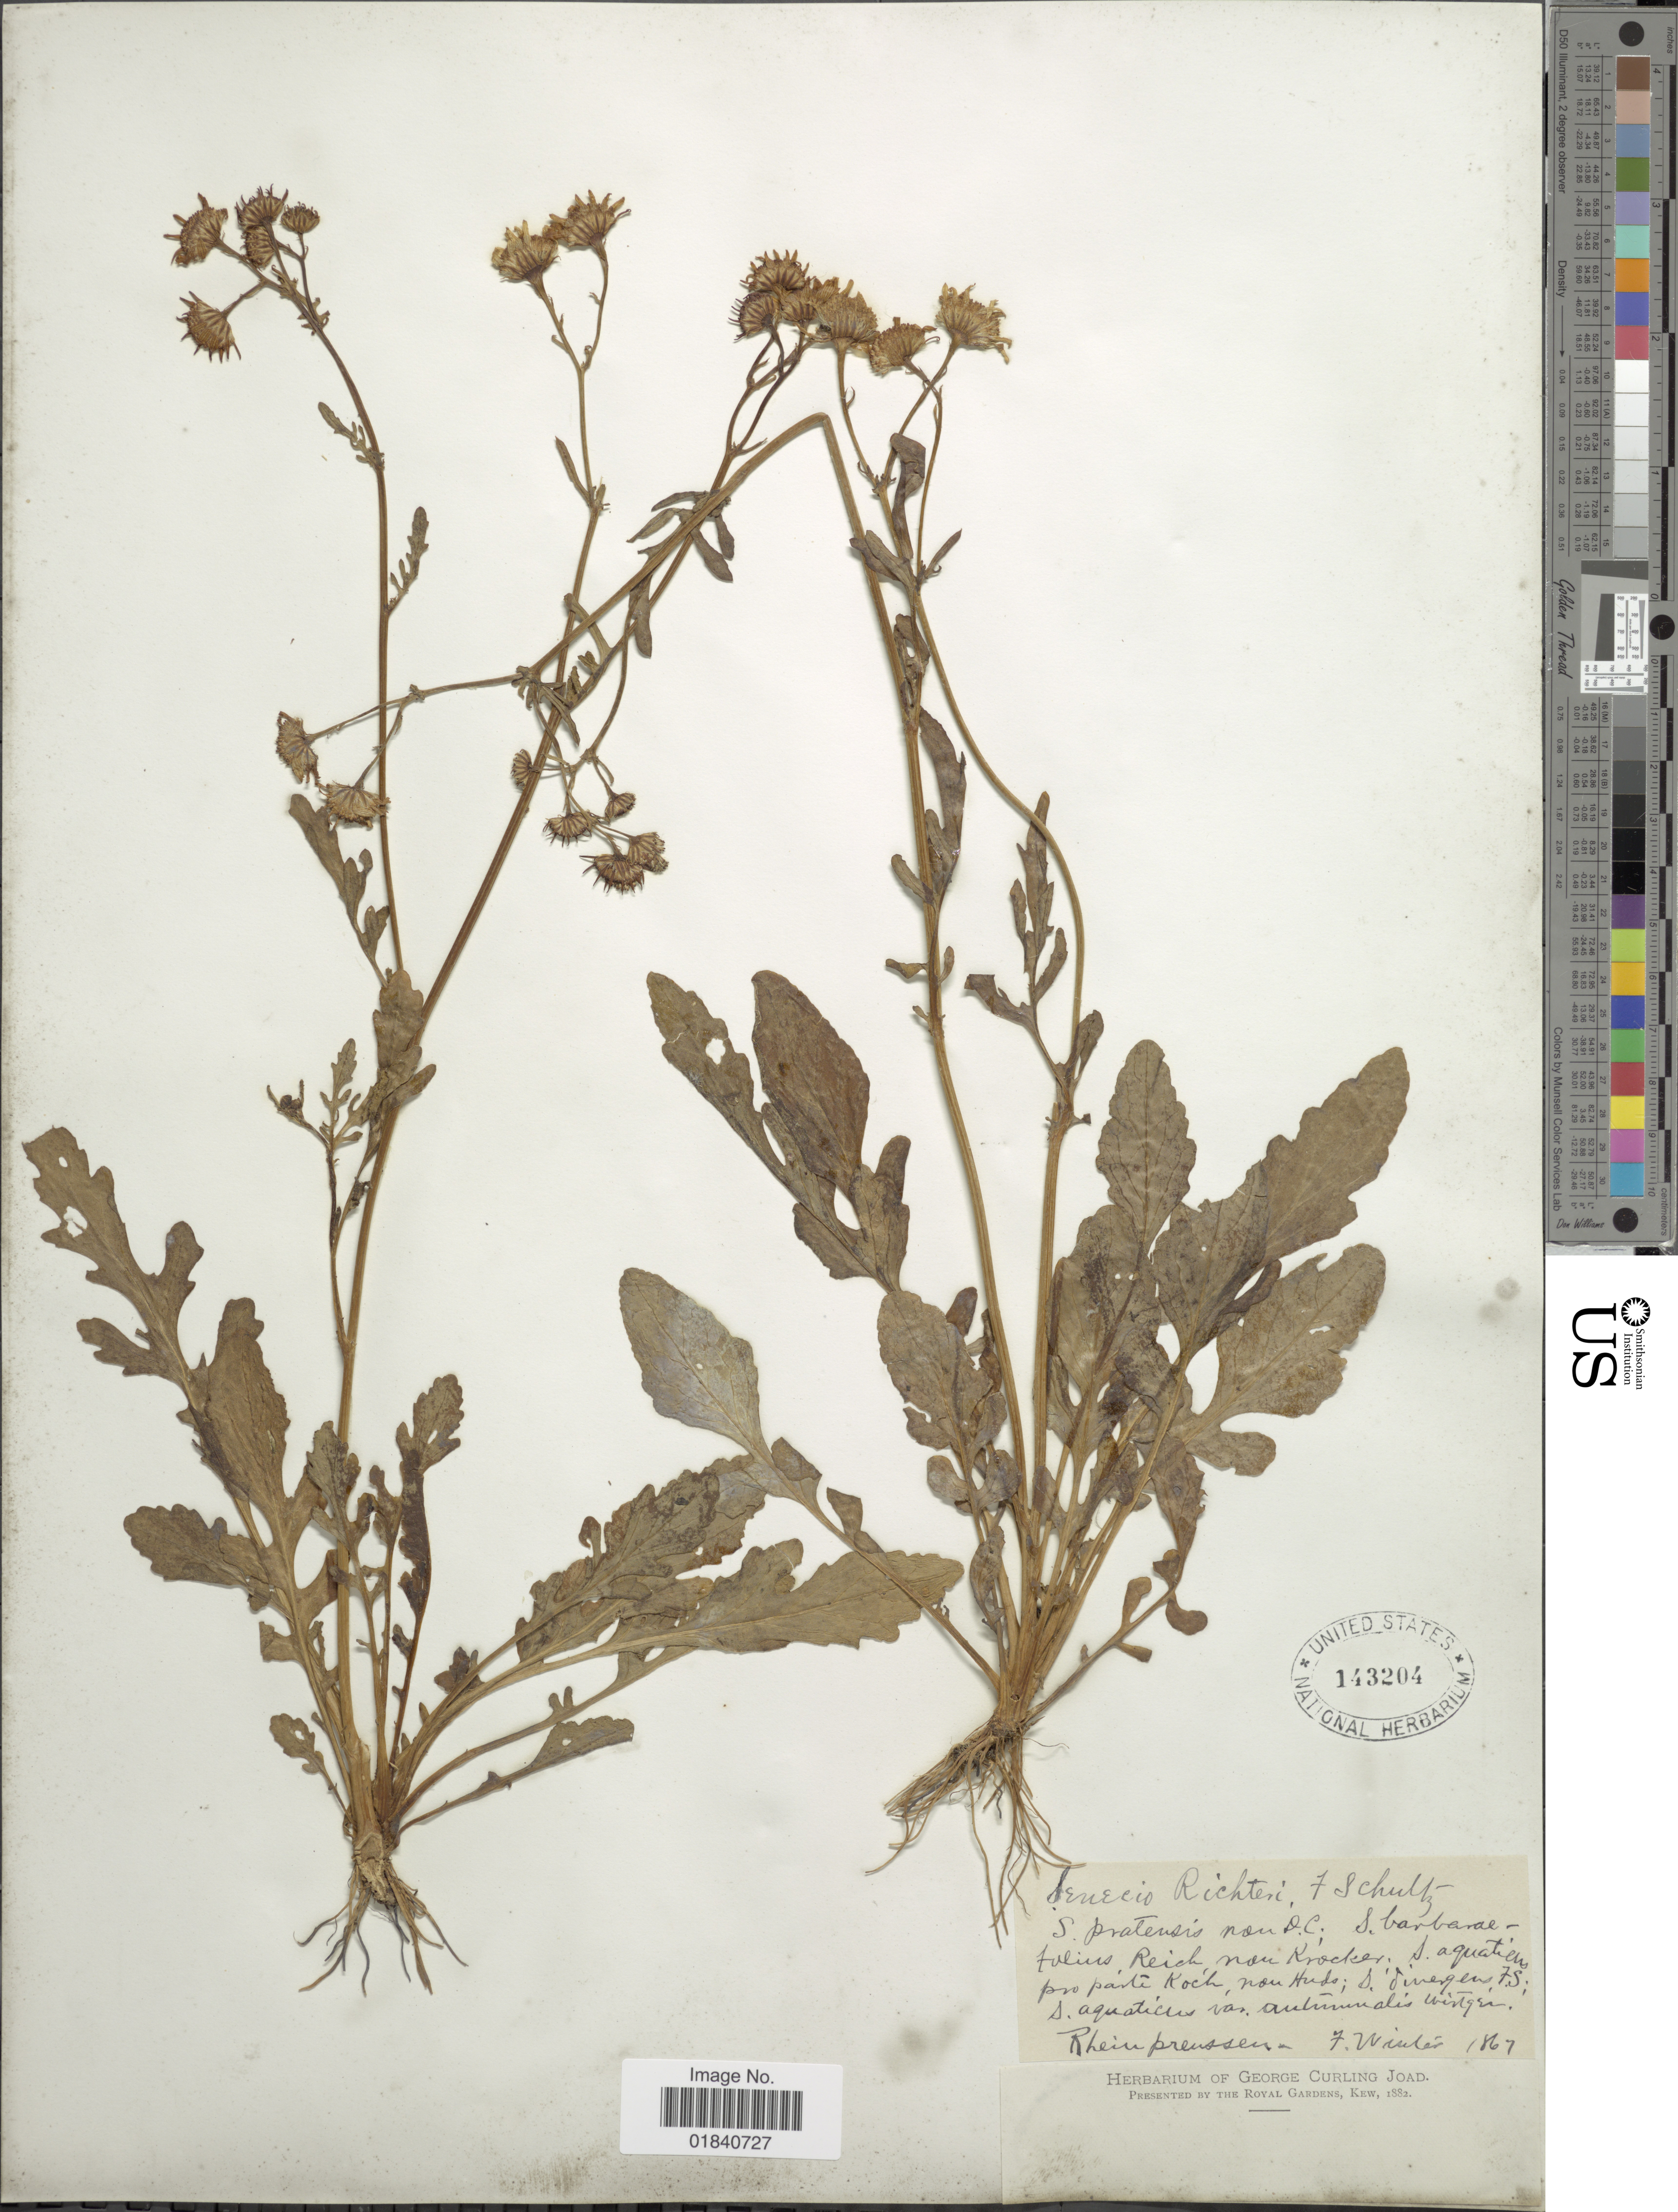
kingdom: Plantae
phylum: Tracheophyta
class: Magnoliopsida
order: Asterales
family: Asteraceae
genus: Senecio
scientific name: Senecio sp.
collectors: F. Winter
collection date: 1867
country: Germany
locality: Rhein preussen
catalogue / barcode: US 143204